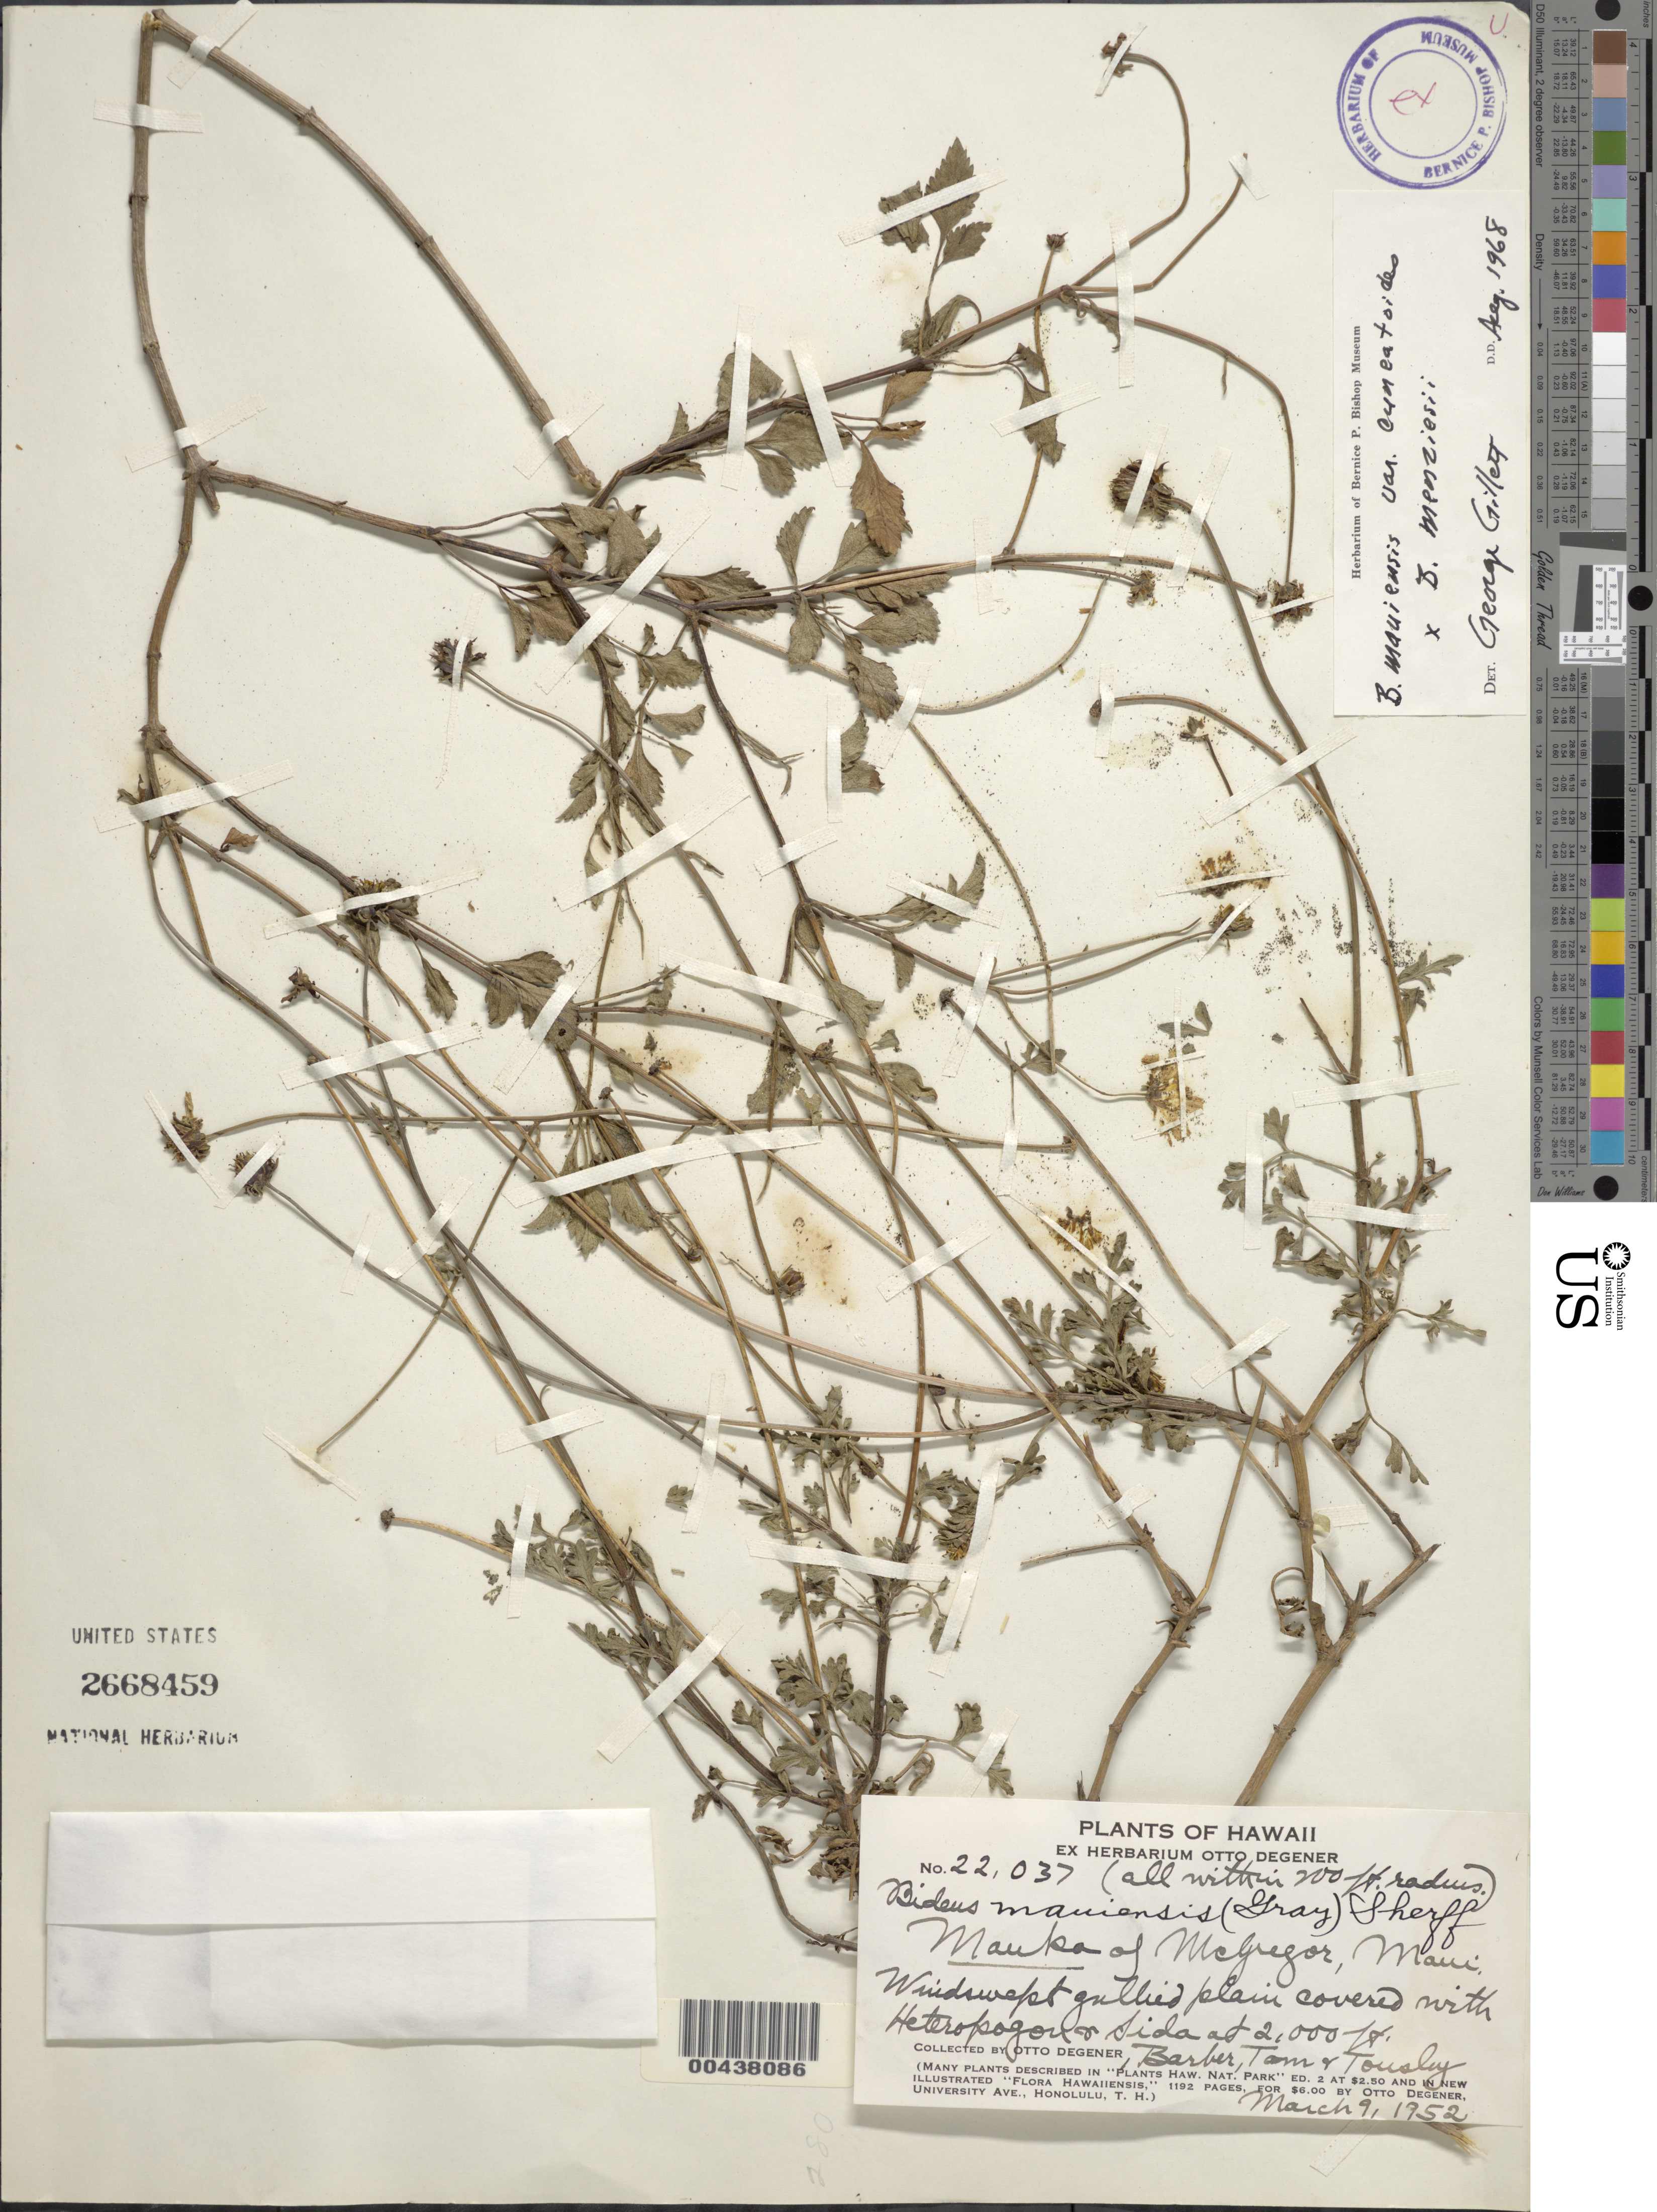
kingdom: Plantae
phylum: Tracheophyta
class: Magnoliopsida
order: Asterales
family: Asteraceae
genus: Bidens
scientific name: Bidens mauiensis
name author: Sherff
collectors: O. Degener, Barber, Tam & -. Tousley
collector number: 22037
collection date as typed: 9 Mar 1952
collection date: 1952-03-09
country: United States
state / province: Hawaii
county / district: Maui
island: Maui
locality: Plain, Mauka of McGregor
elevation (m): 610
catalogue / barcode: US 2668459